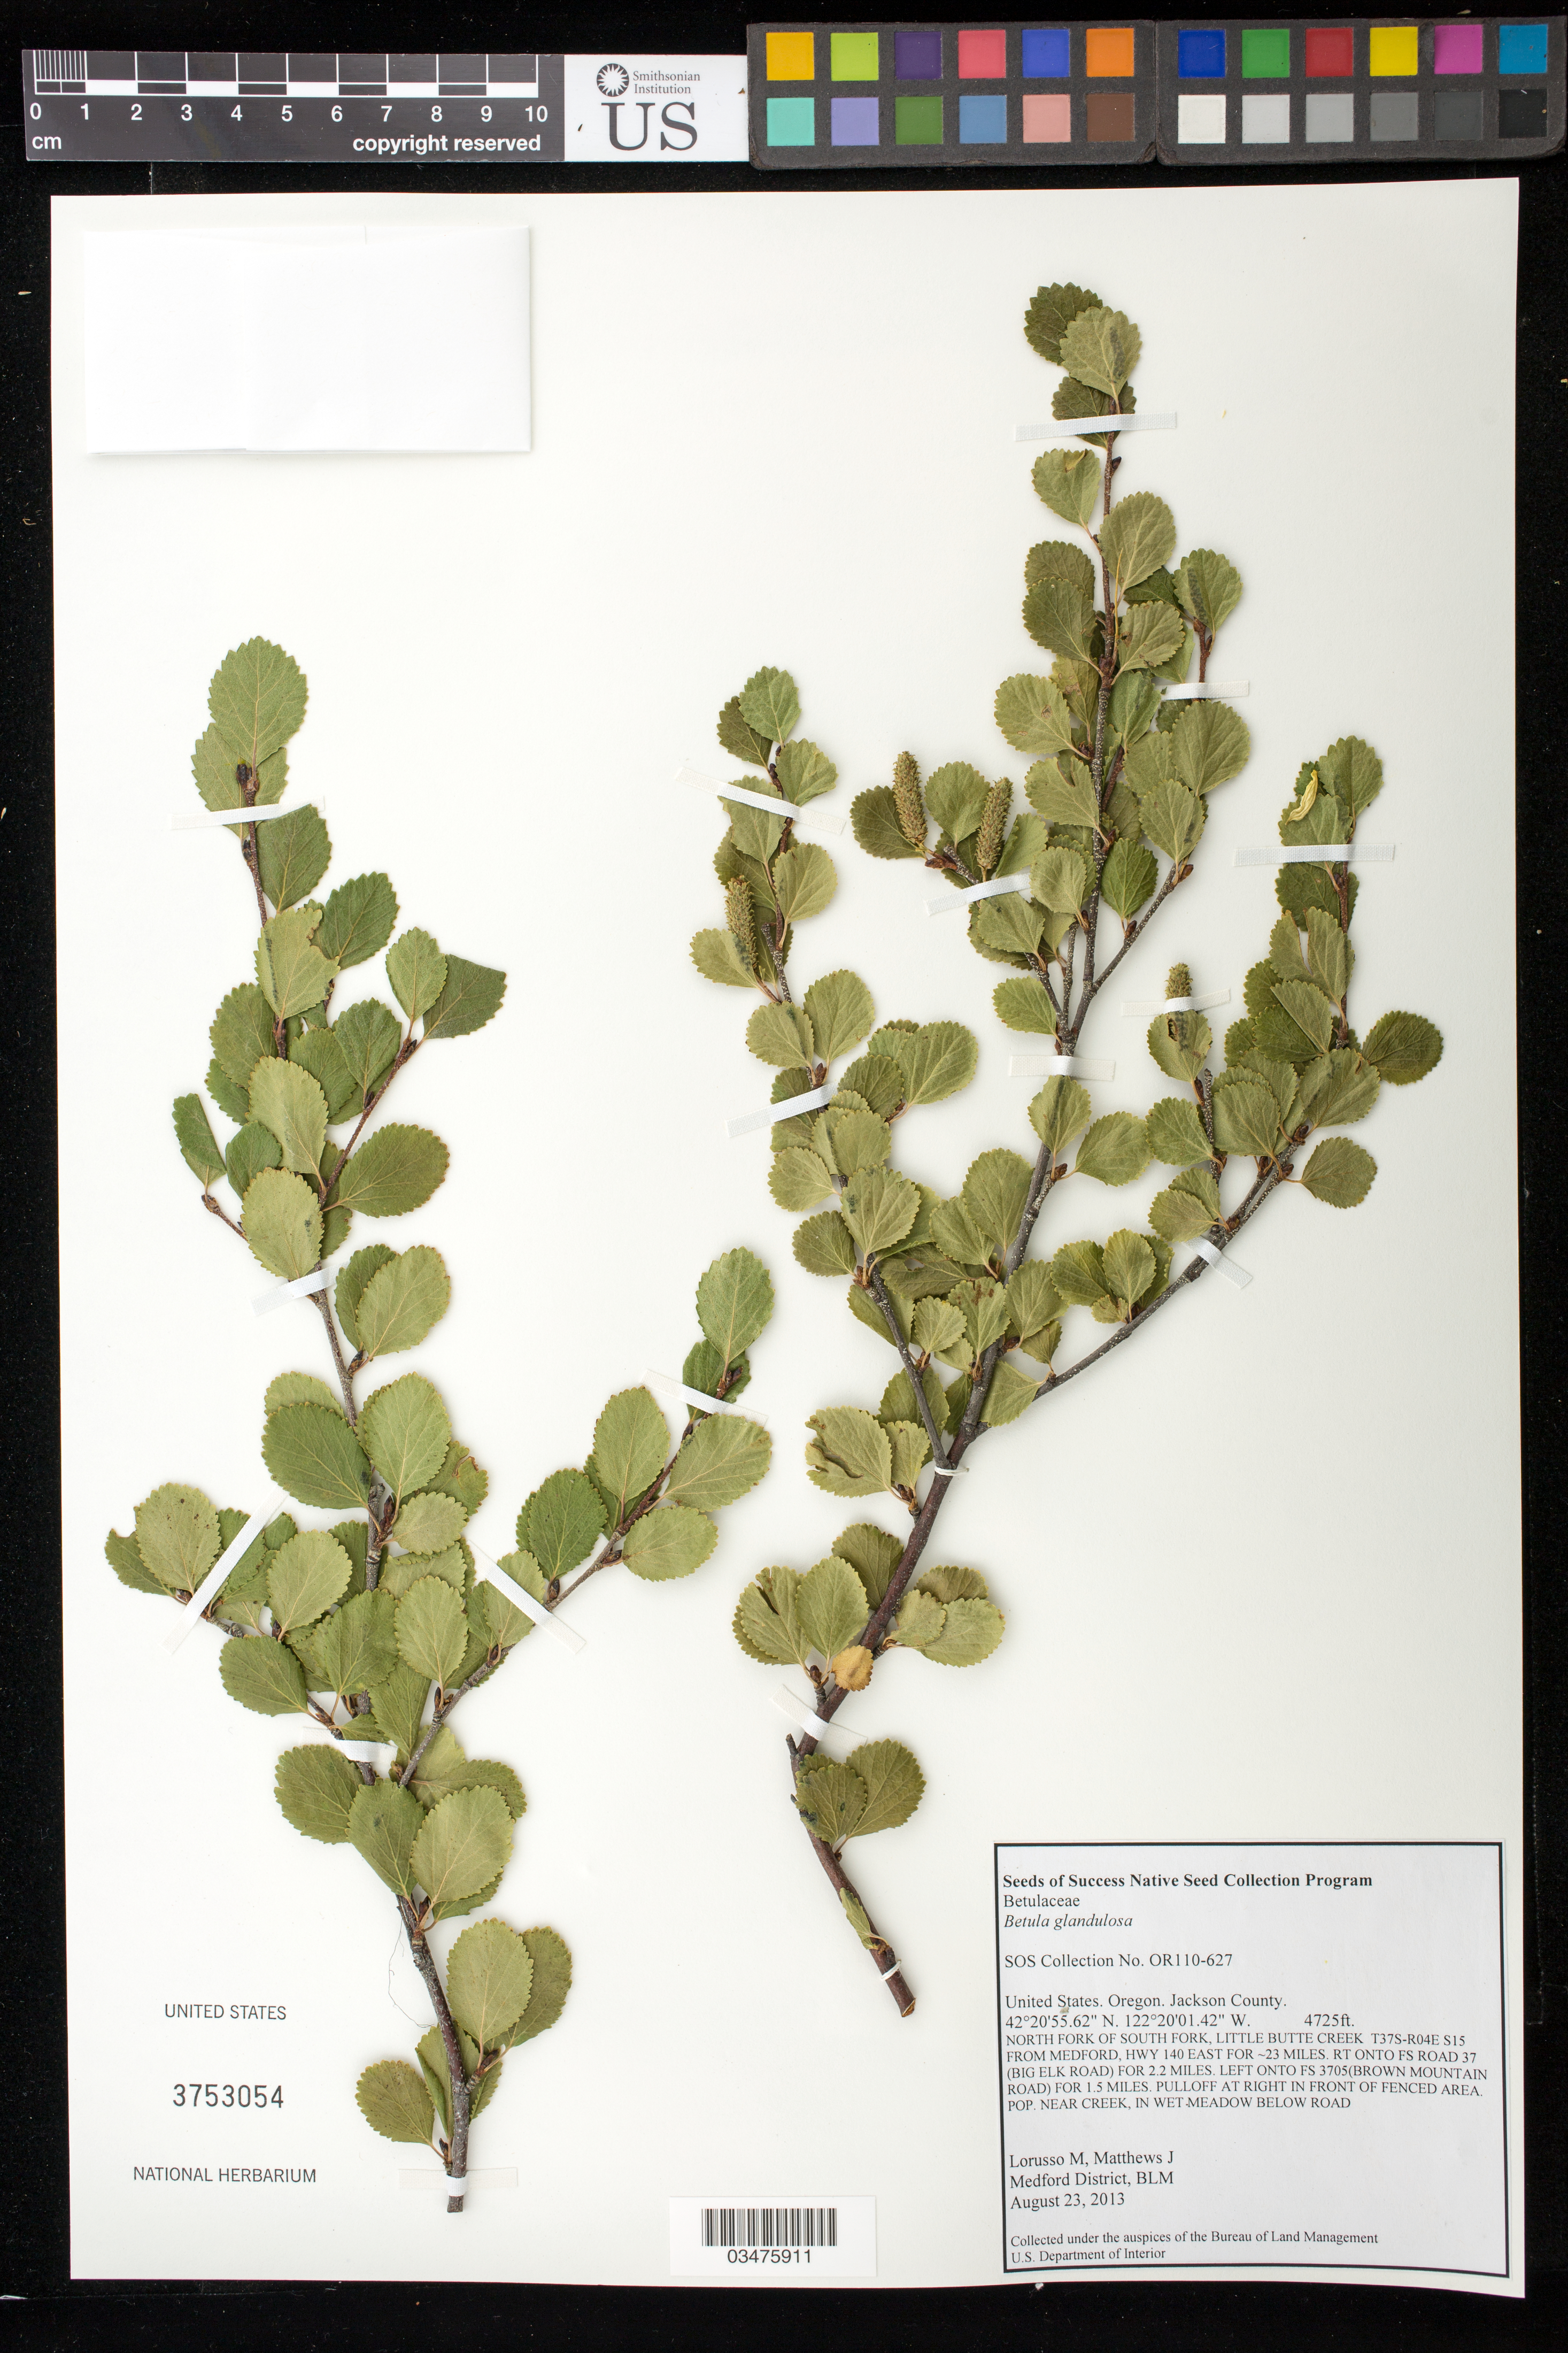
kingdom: Plantae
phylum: Tracheophyta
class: Magnoliopsida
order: Fagales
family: Betulaceae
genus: Betula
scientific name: Betula glandulosa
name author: Michx.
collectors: M. Lorusso & J. Matthews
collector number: OR110-627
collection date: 2013-08-23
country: United States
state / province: Oregon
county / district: Jackson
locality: North Fork of South Fork, Little Butte Creek.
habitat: Wet meadow below road.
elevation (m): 1440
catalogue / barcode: US 3753054